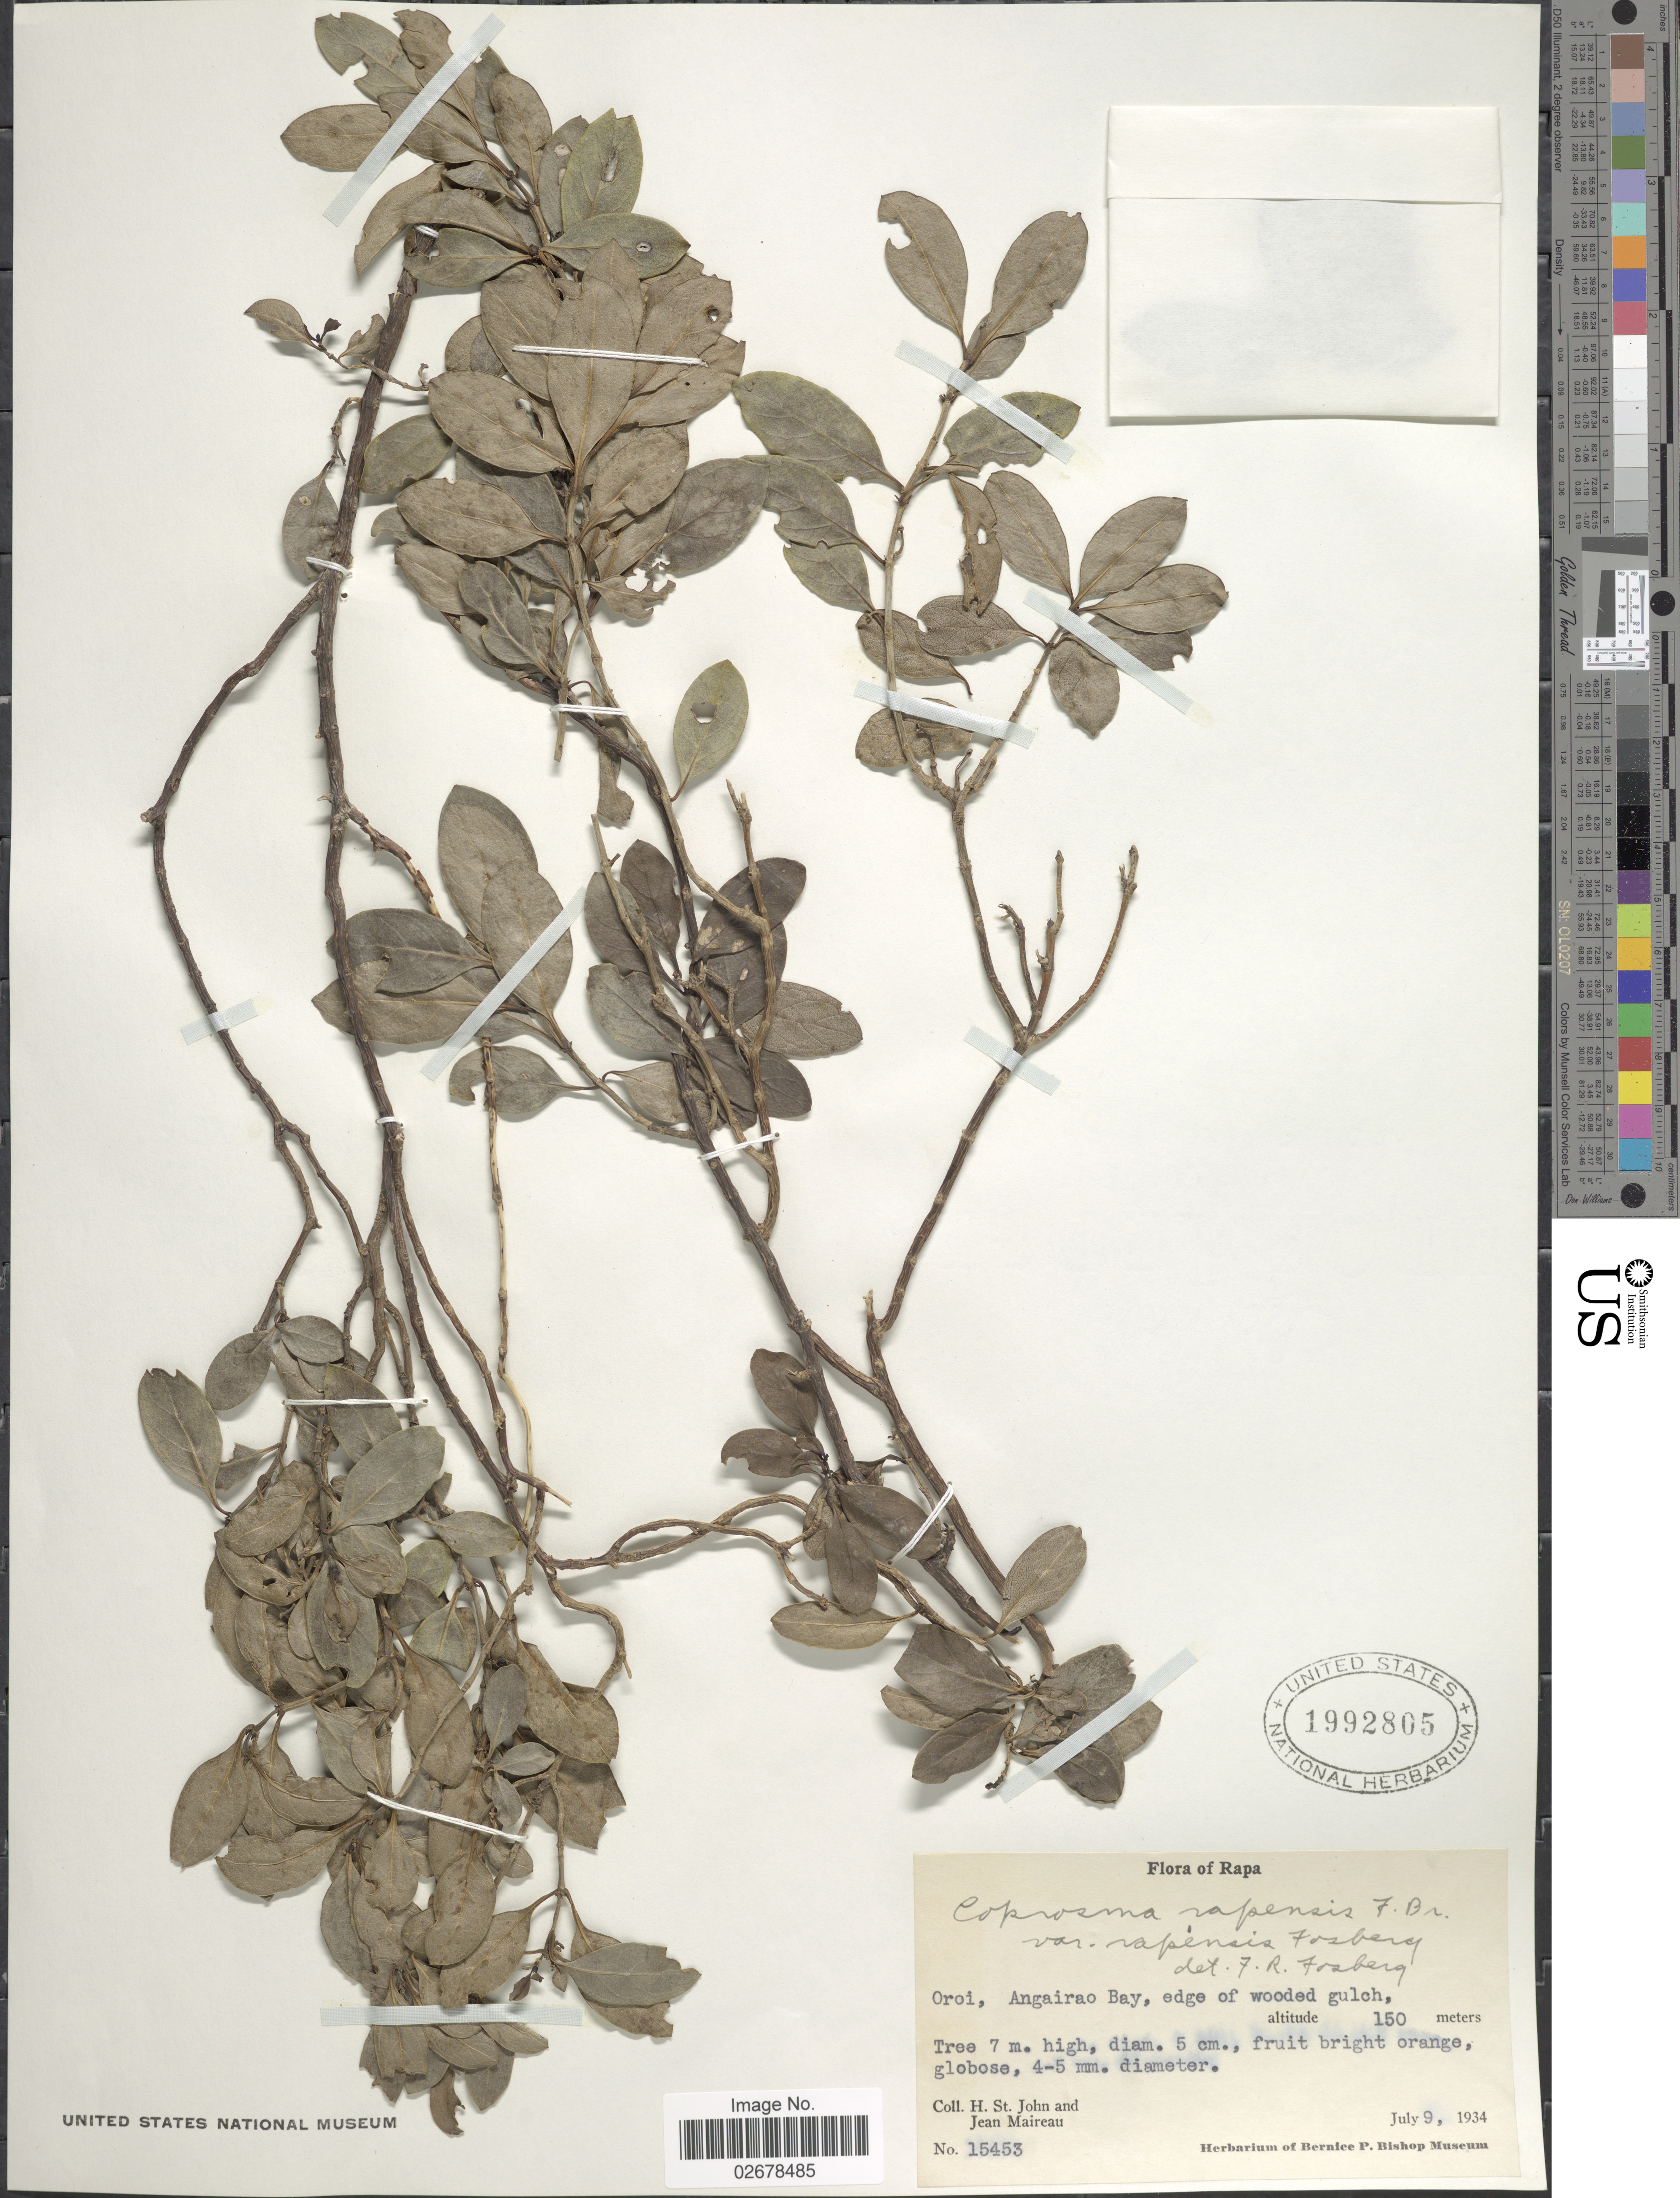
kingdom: Plantae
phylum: Tracheophyta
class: Magnoliopsida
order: Gentianales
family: Rubiaceae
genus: Coprosma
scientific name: Coprosma rapensis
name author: F. Br.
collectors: H. St. John & J. Maireau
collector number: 15453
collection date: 1934-07-09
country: French Polynesia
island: Rapa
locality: Rapa, Oroi, Angairao Bay, edge of wooded gulch.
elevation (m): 150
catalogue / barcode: US 1992805